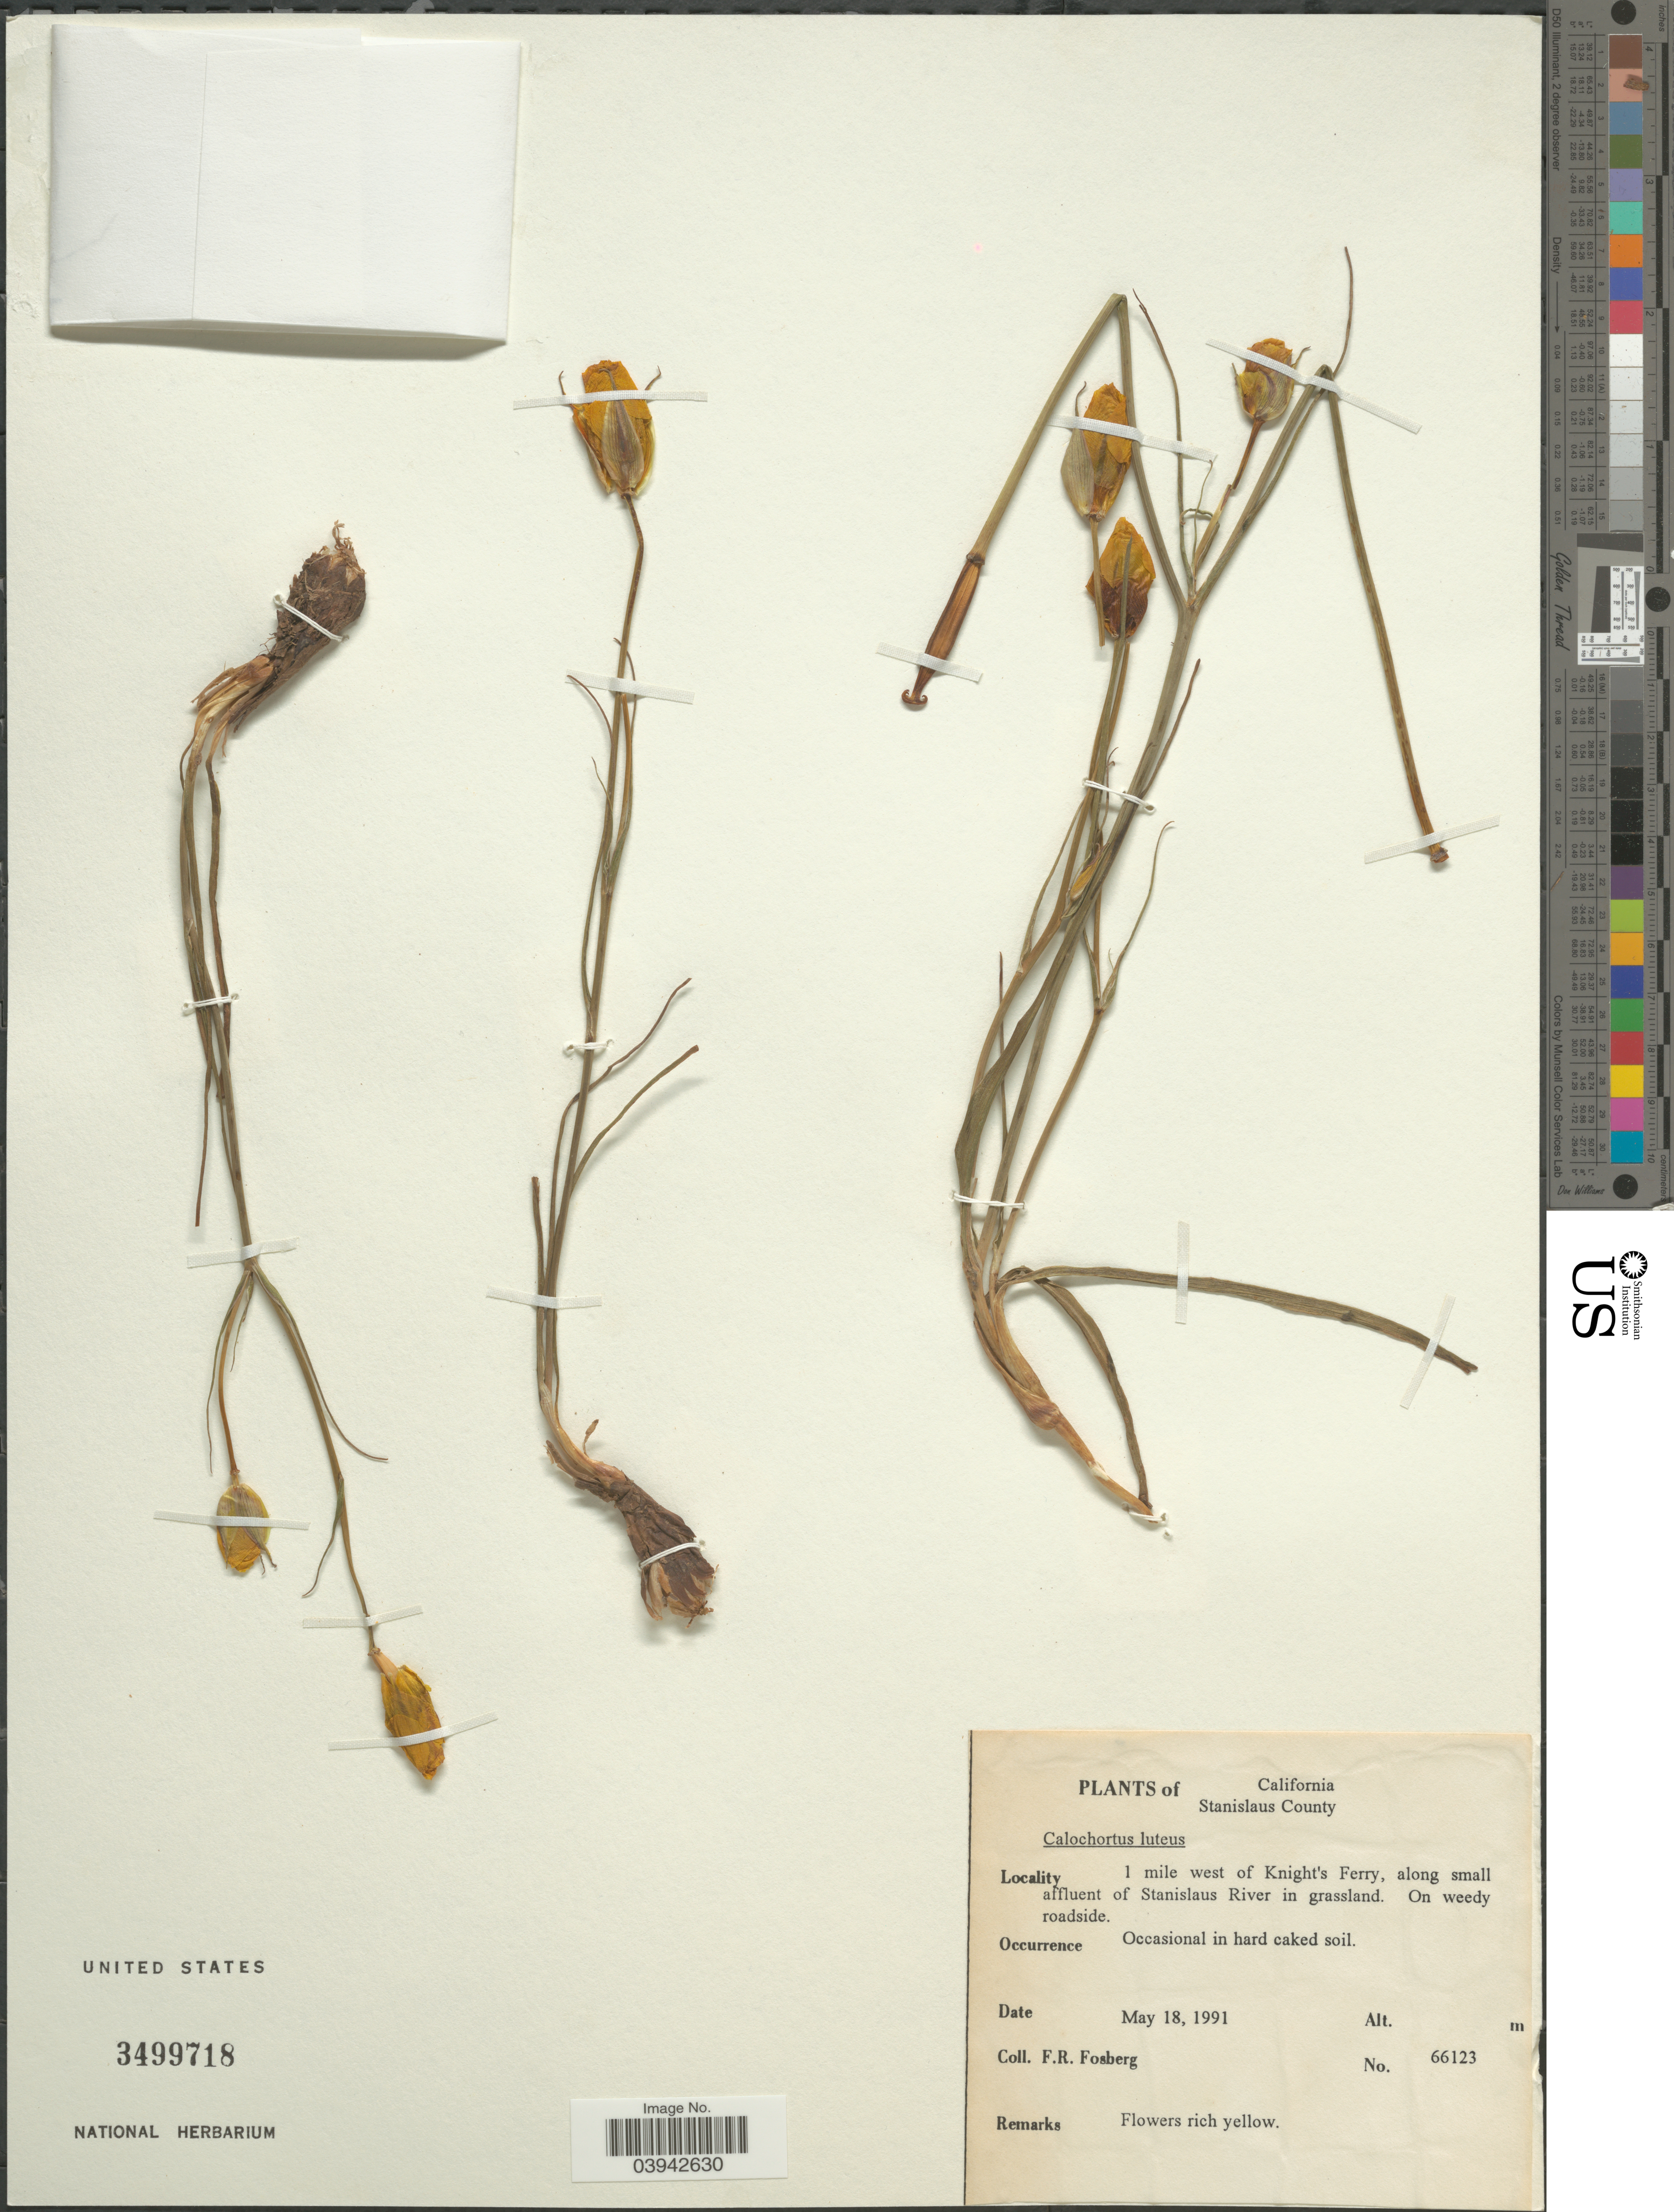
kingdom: Plantae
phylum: Tracheophyta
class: Liliopsida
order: Liliales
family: Liliaceae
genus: Calochortus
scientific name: Calochortus luteus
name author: Douglas ex Lindl.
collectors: F. R. Fosberg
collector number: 66123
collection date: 1991-05-18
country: United States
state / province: California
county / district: Stanislaus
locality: Stanislaus County. 1 mile west of Knight's Ferry, along small affluent of Stanislaus River in grassland.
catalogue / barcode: US 3499718